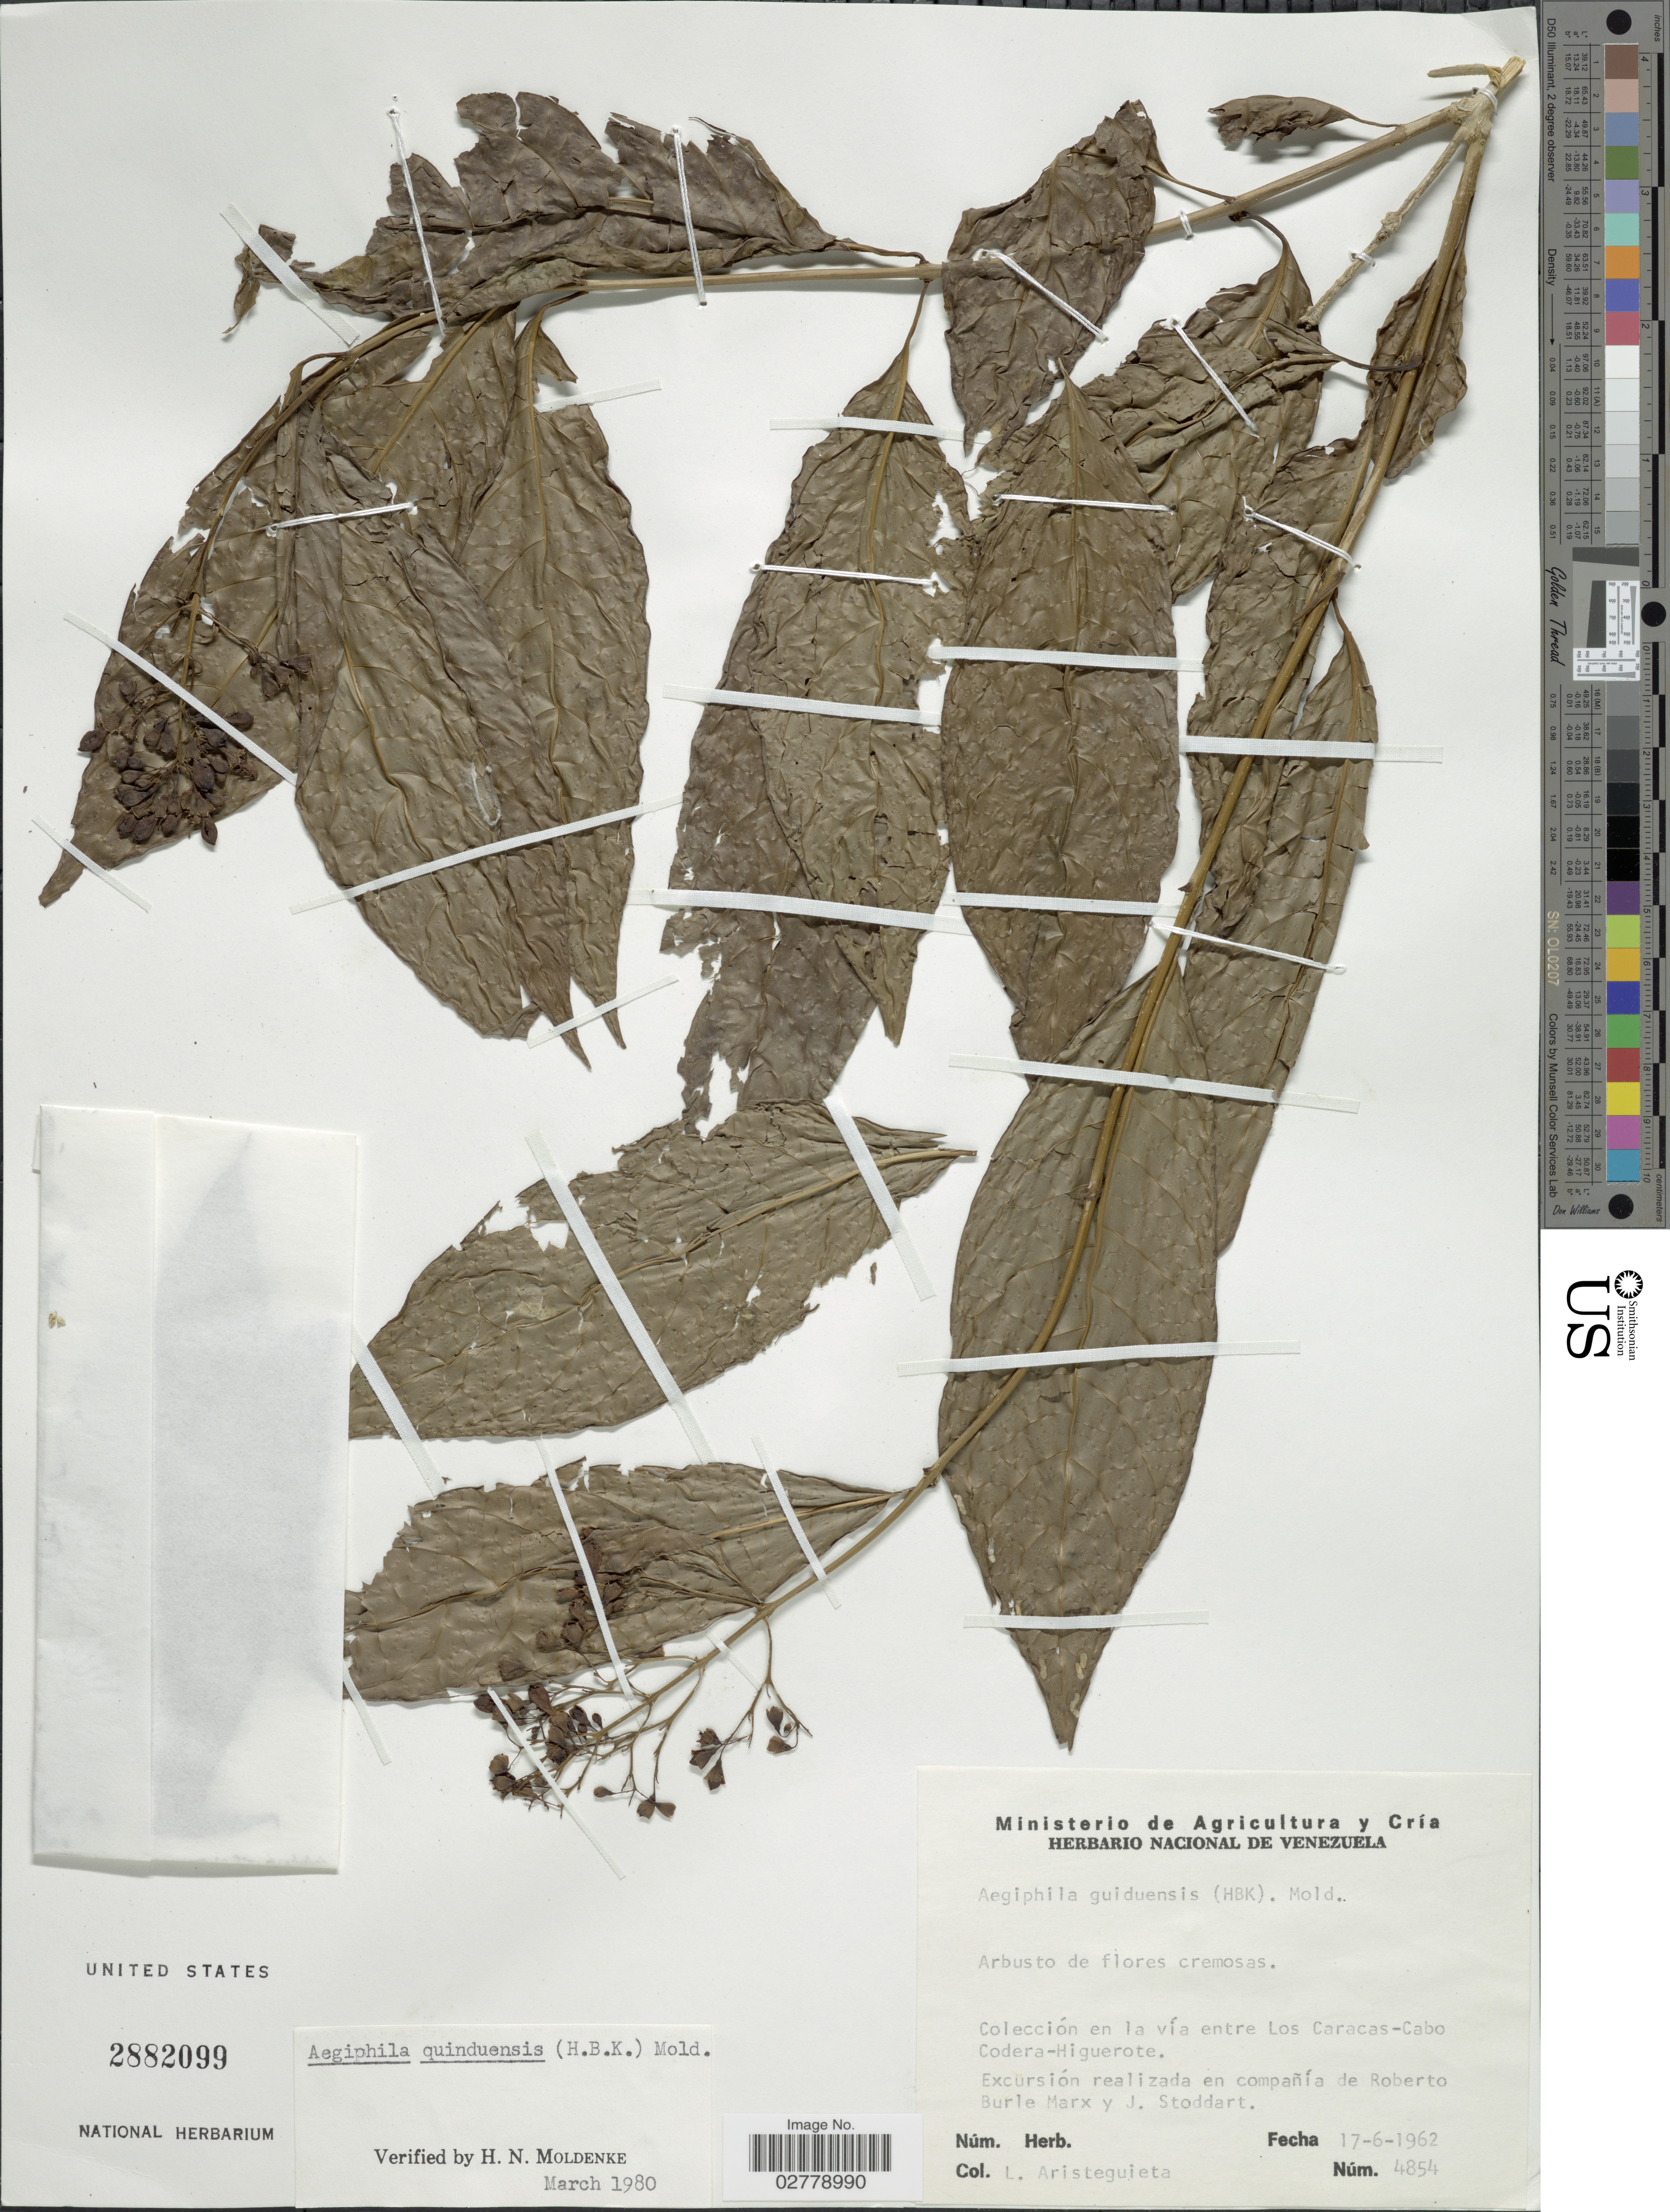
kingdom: Plantae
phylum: Tracheophyta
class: Magnoliopsida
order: Lamiales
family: Lamiaceae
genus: Aegiphila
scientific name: Aegiphila quinduensis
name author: (Kunth) Moldenke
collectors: L. Aristeguieta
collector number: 4854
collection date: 1962-06-17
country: Venezuela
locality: Colección en la vía entre Los Caracas-Cabo Codera-Higuerote.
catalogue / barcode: US 2882099